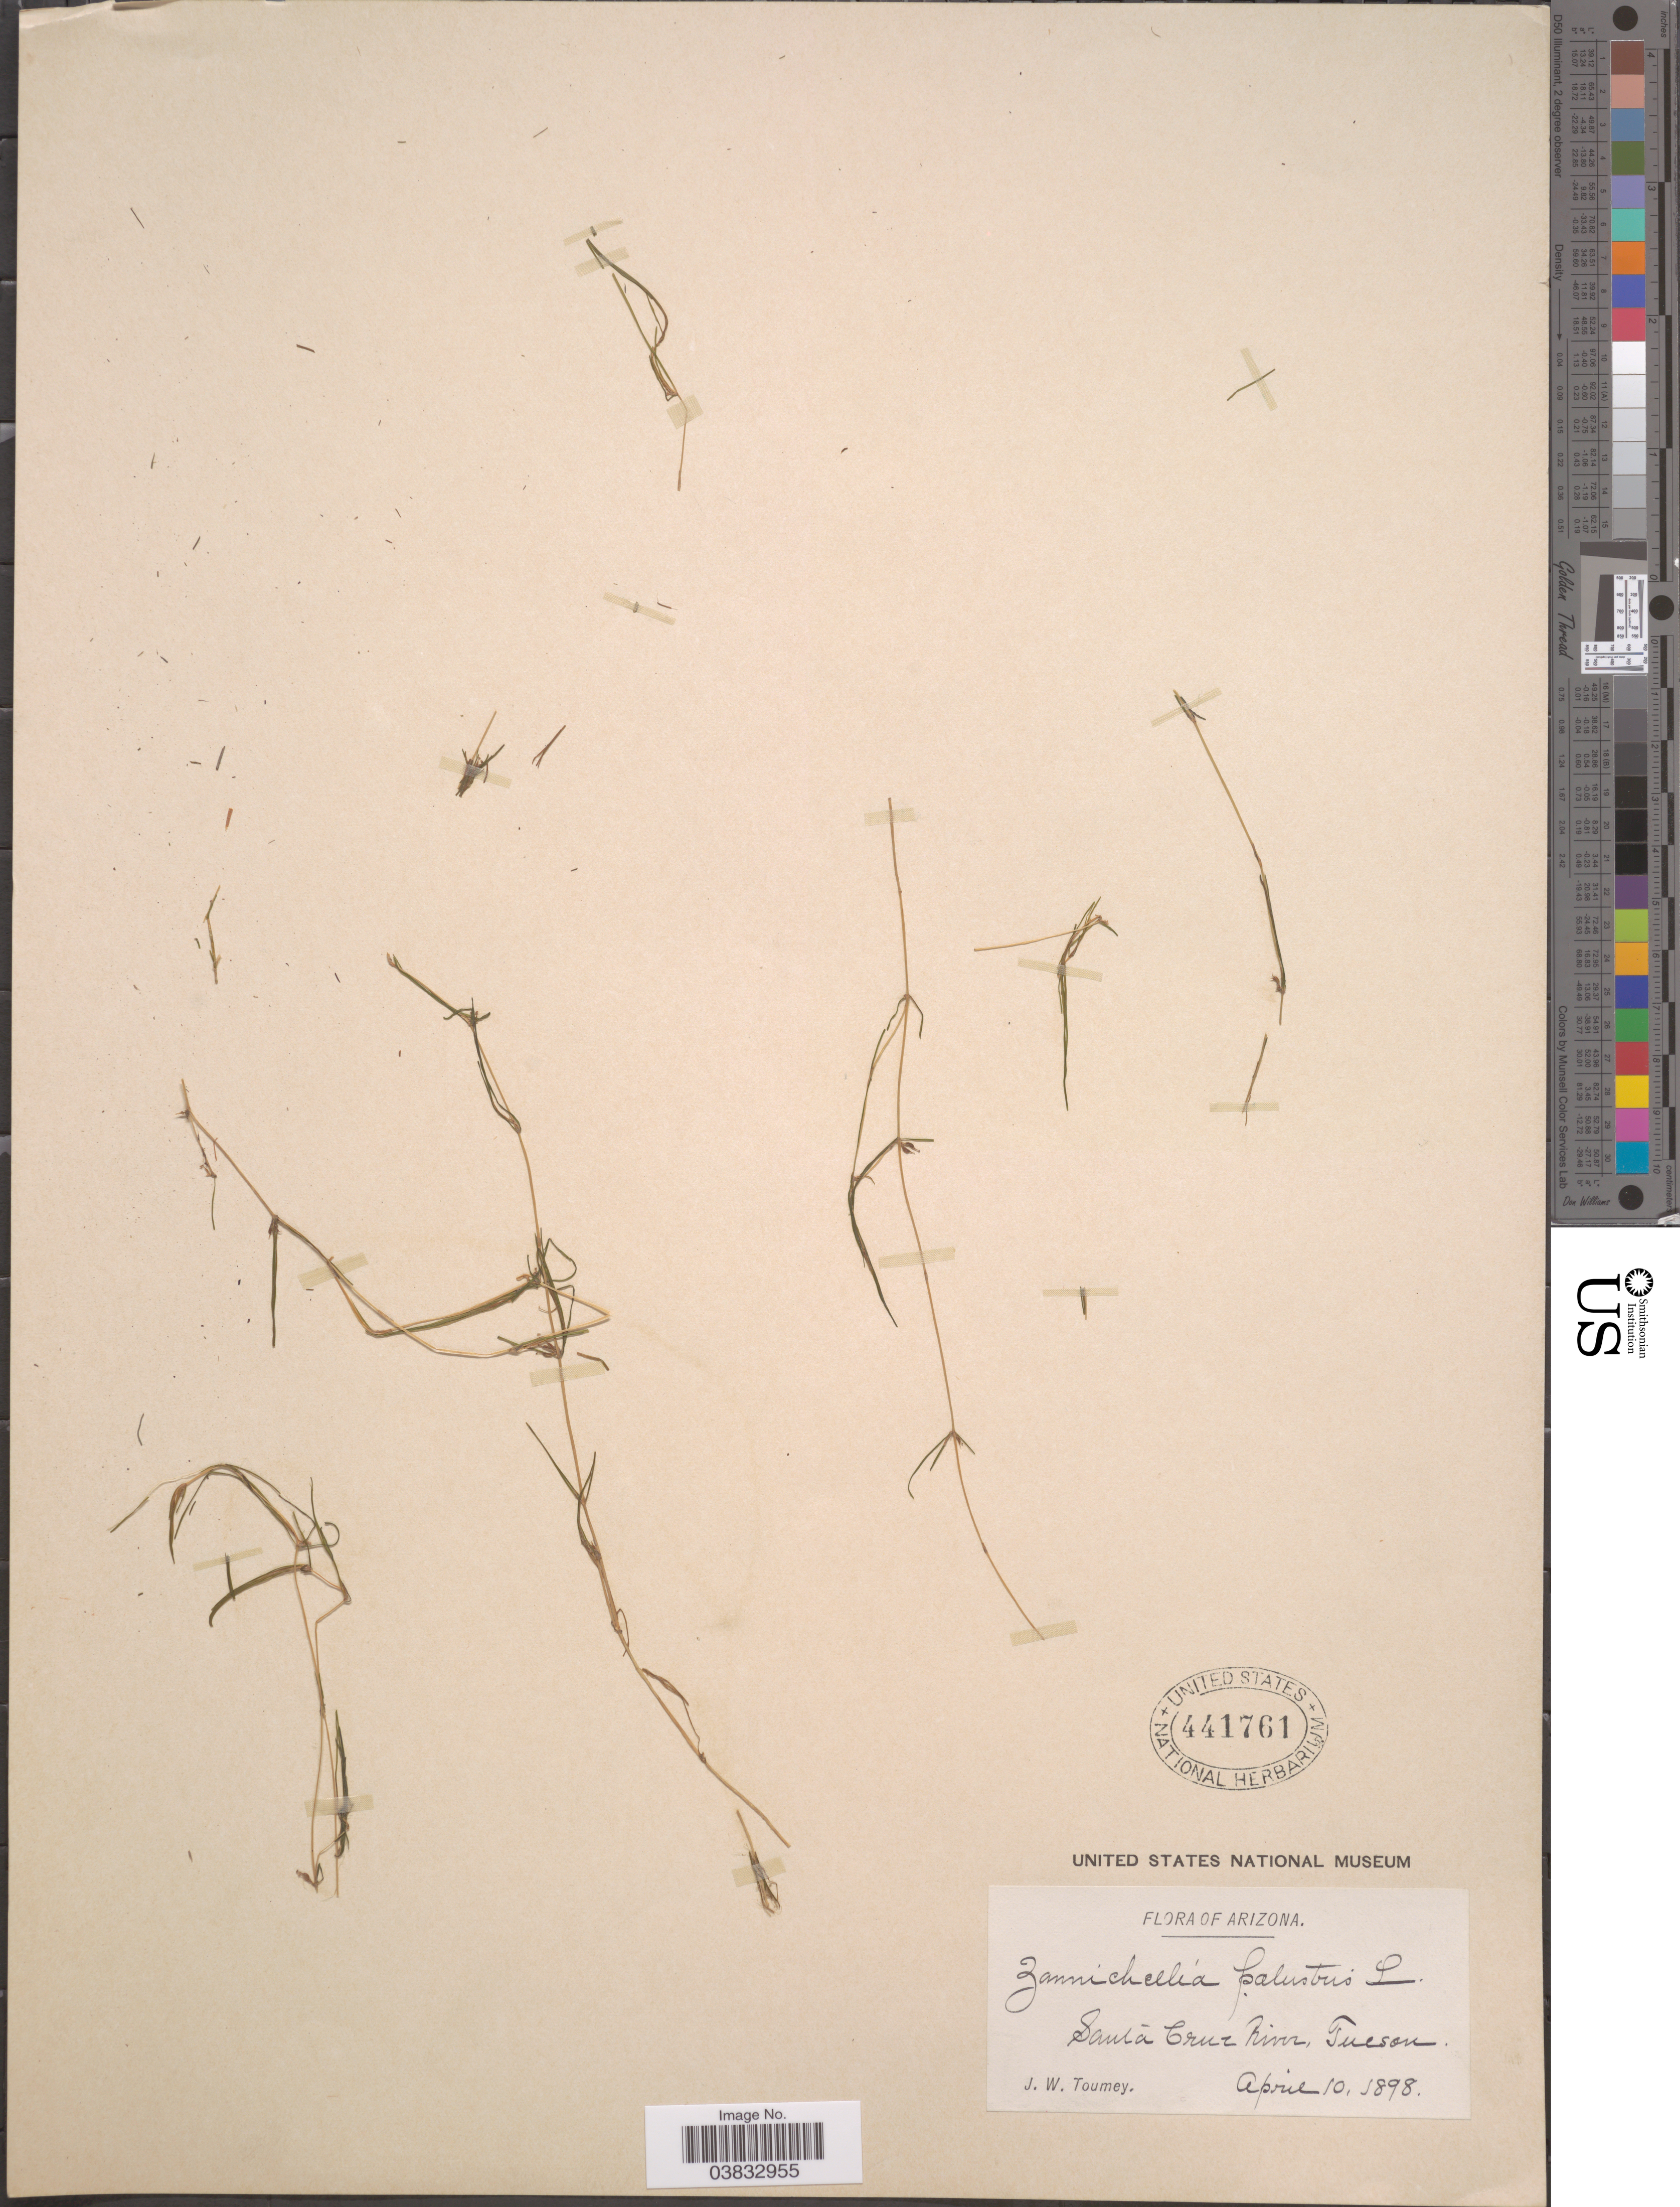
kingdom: Plantae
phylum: Tracheophyta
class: Liliopsida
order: Alismatales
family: Potamogetonaceae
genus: Zannichellia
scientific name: Zannichellia palustris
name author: L.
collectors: J. W. Toumey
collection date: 1898-04-10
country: United States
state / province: Arizona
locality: Santa Cruz River, Tucson.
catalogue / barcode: US 441761